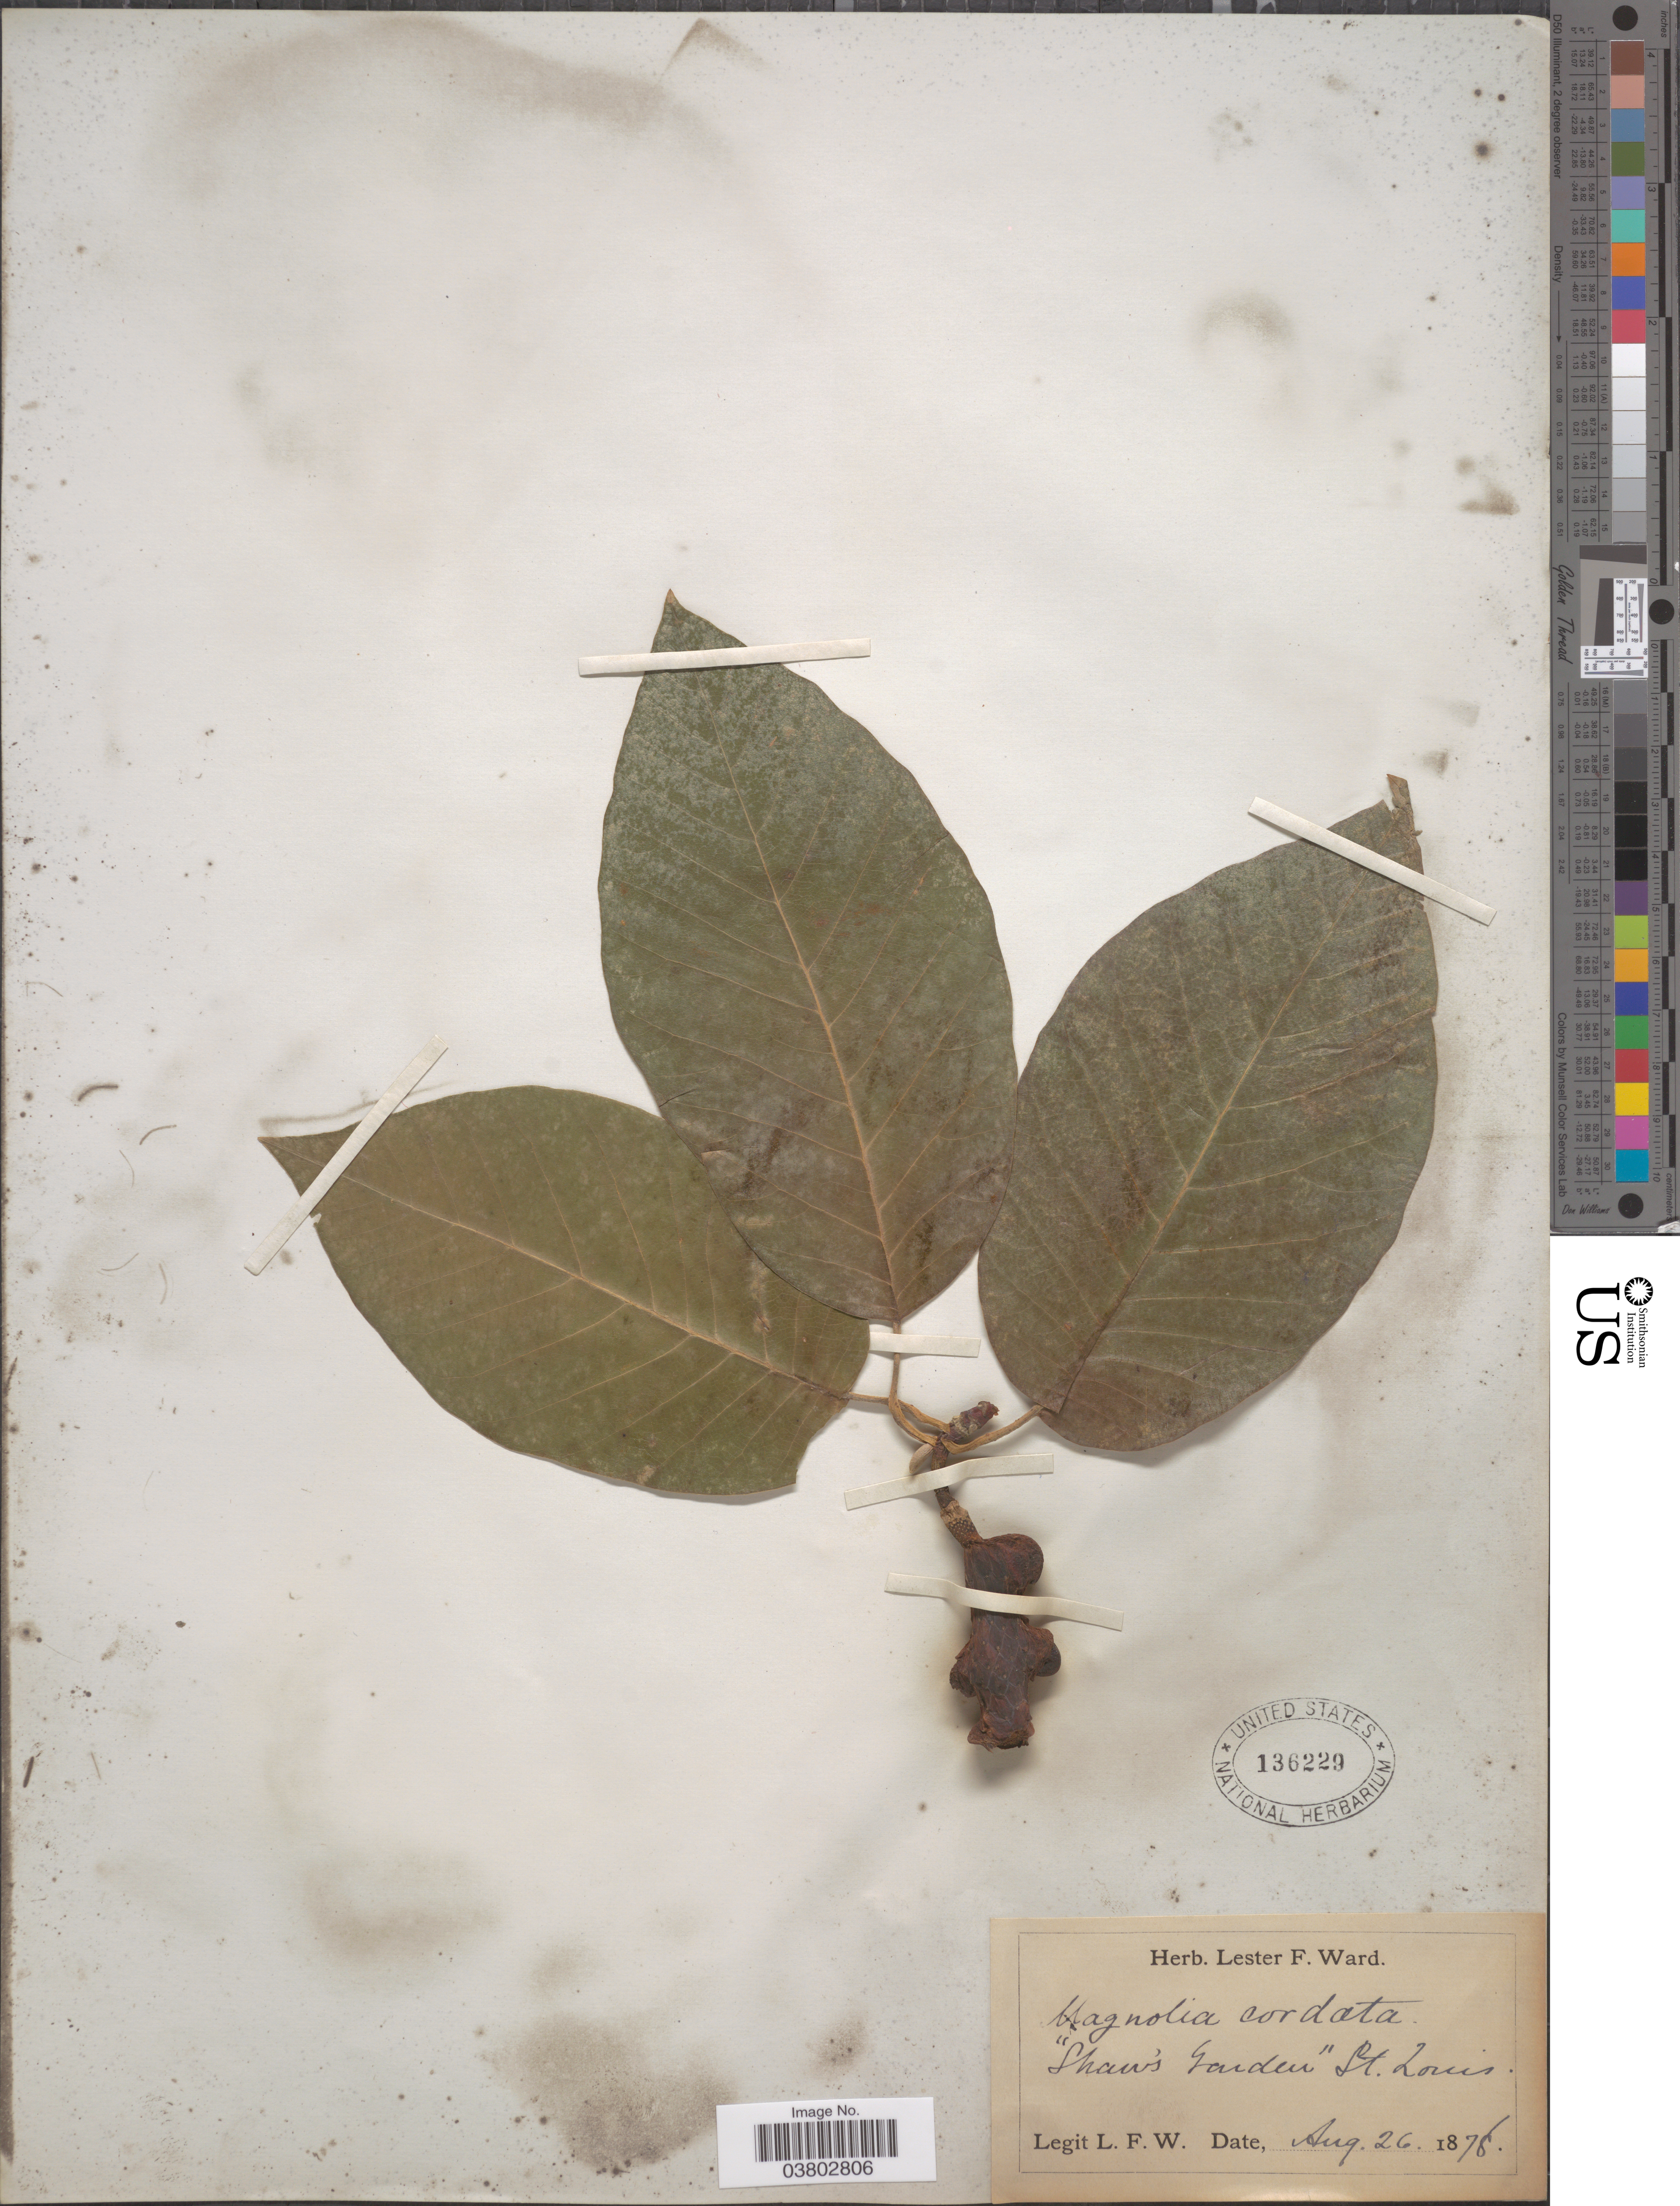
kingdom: Plantae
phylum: Tracheophyta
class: Magnoliopsida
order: Magnoliales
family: Magnoliaceae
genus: Magnolia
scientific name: Magnolia cordata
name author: Michx.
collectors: L. F. Ward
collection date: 1876-08-26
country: United States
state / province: Missouri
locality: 'Shaw's Garden' St. Louis.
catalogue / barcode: US 136229